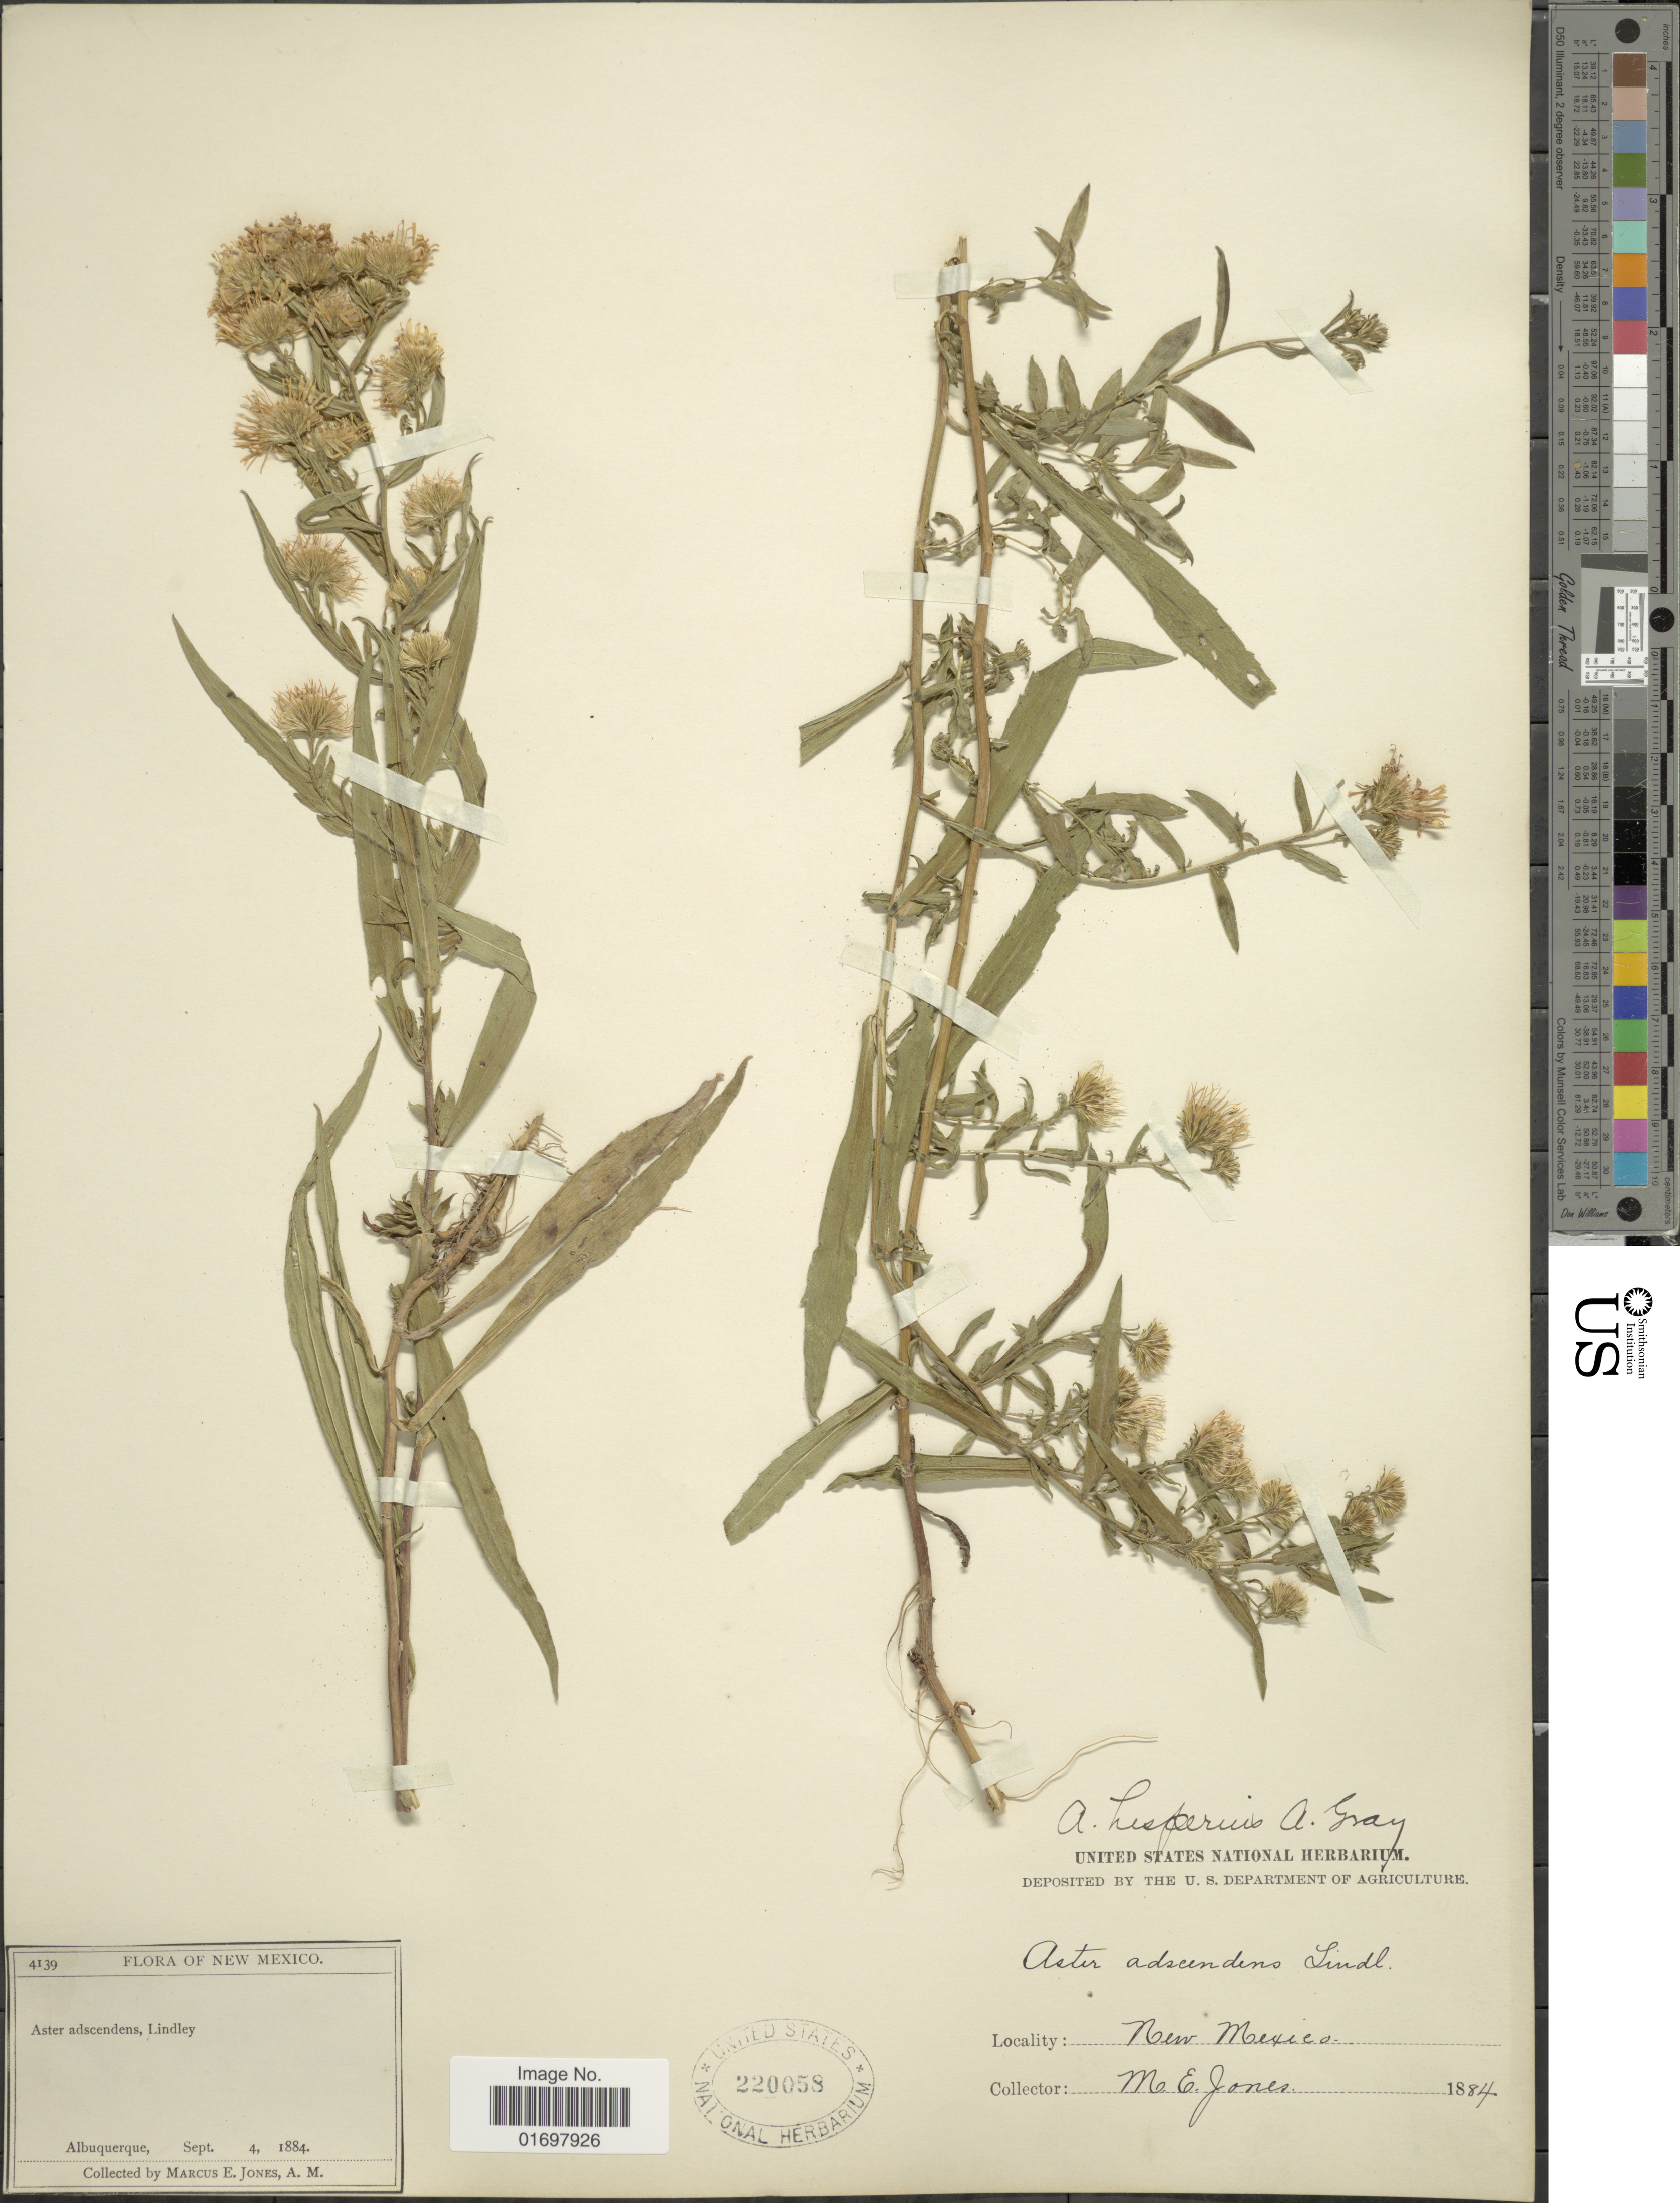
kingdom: Plantae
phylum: Tracheophyta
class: Magnoliopsida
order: Asterales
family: Asteraceae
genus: Symphyotrichum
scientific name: Symphyotrichum lanceolatum var. hesperium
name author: (A. Gray) G.L. Nesom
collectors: M. E. Jones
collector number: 4139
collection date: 1884-09-04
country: United States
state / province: New Mexico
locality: Albuquerque.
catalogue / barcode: US 220058